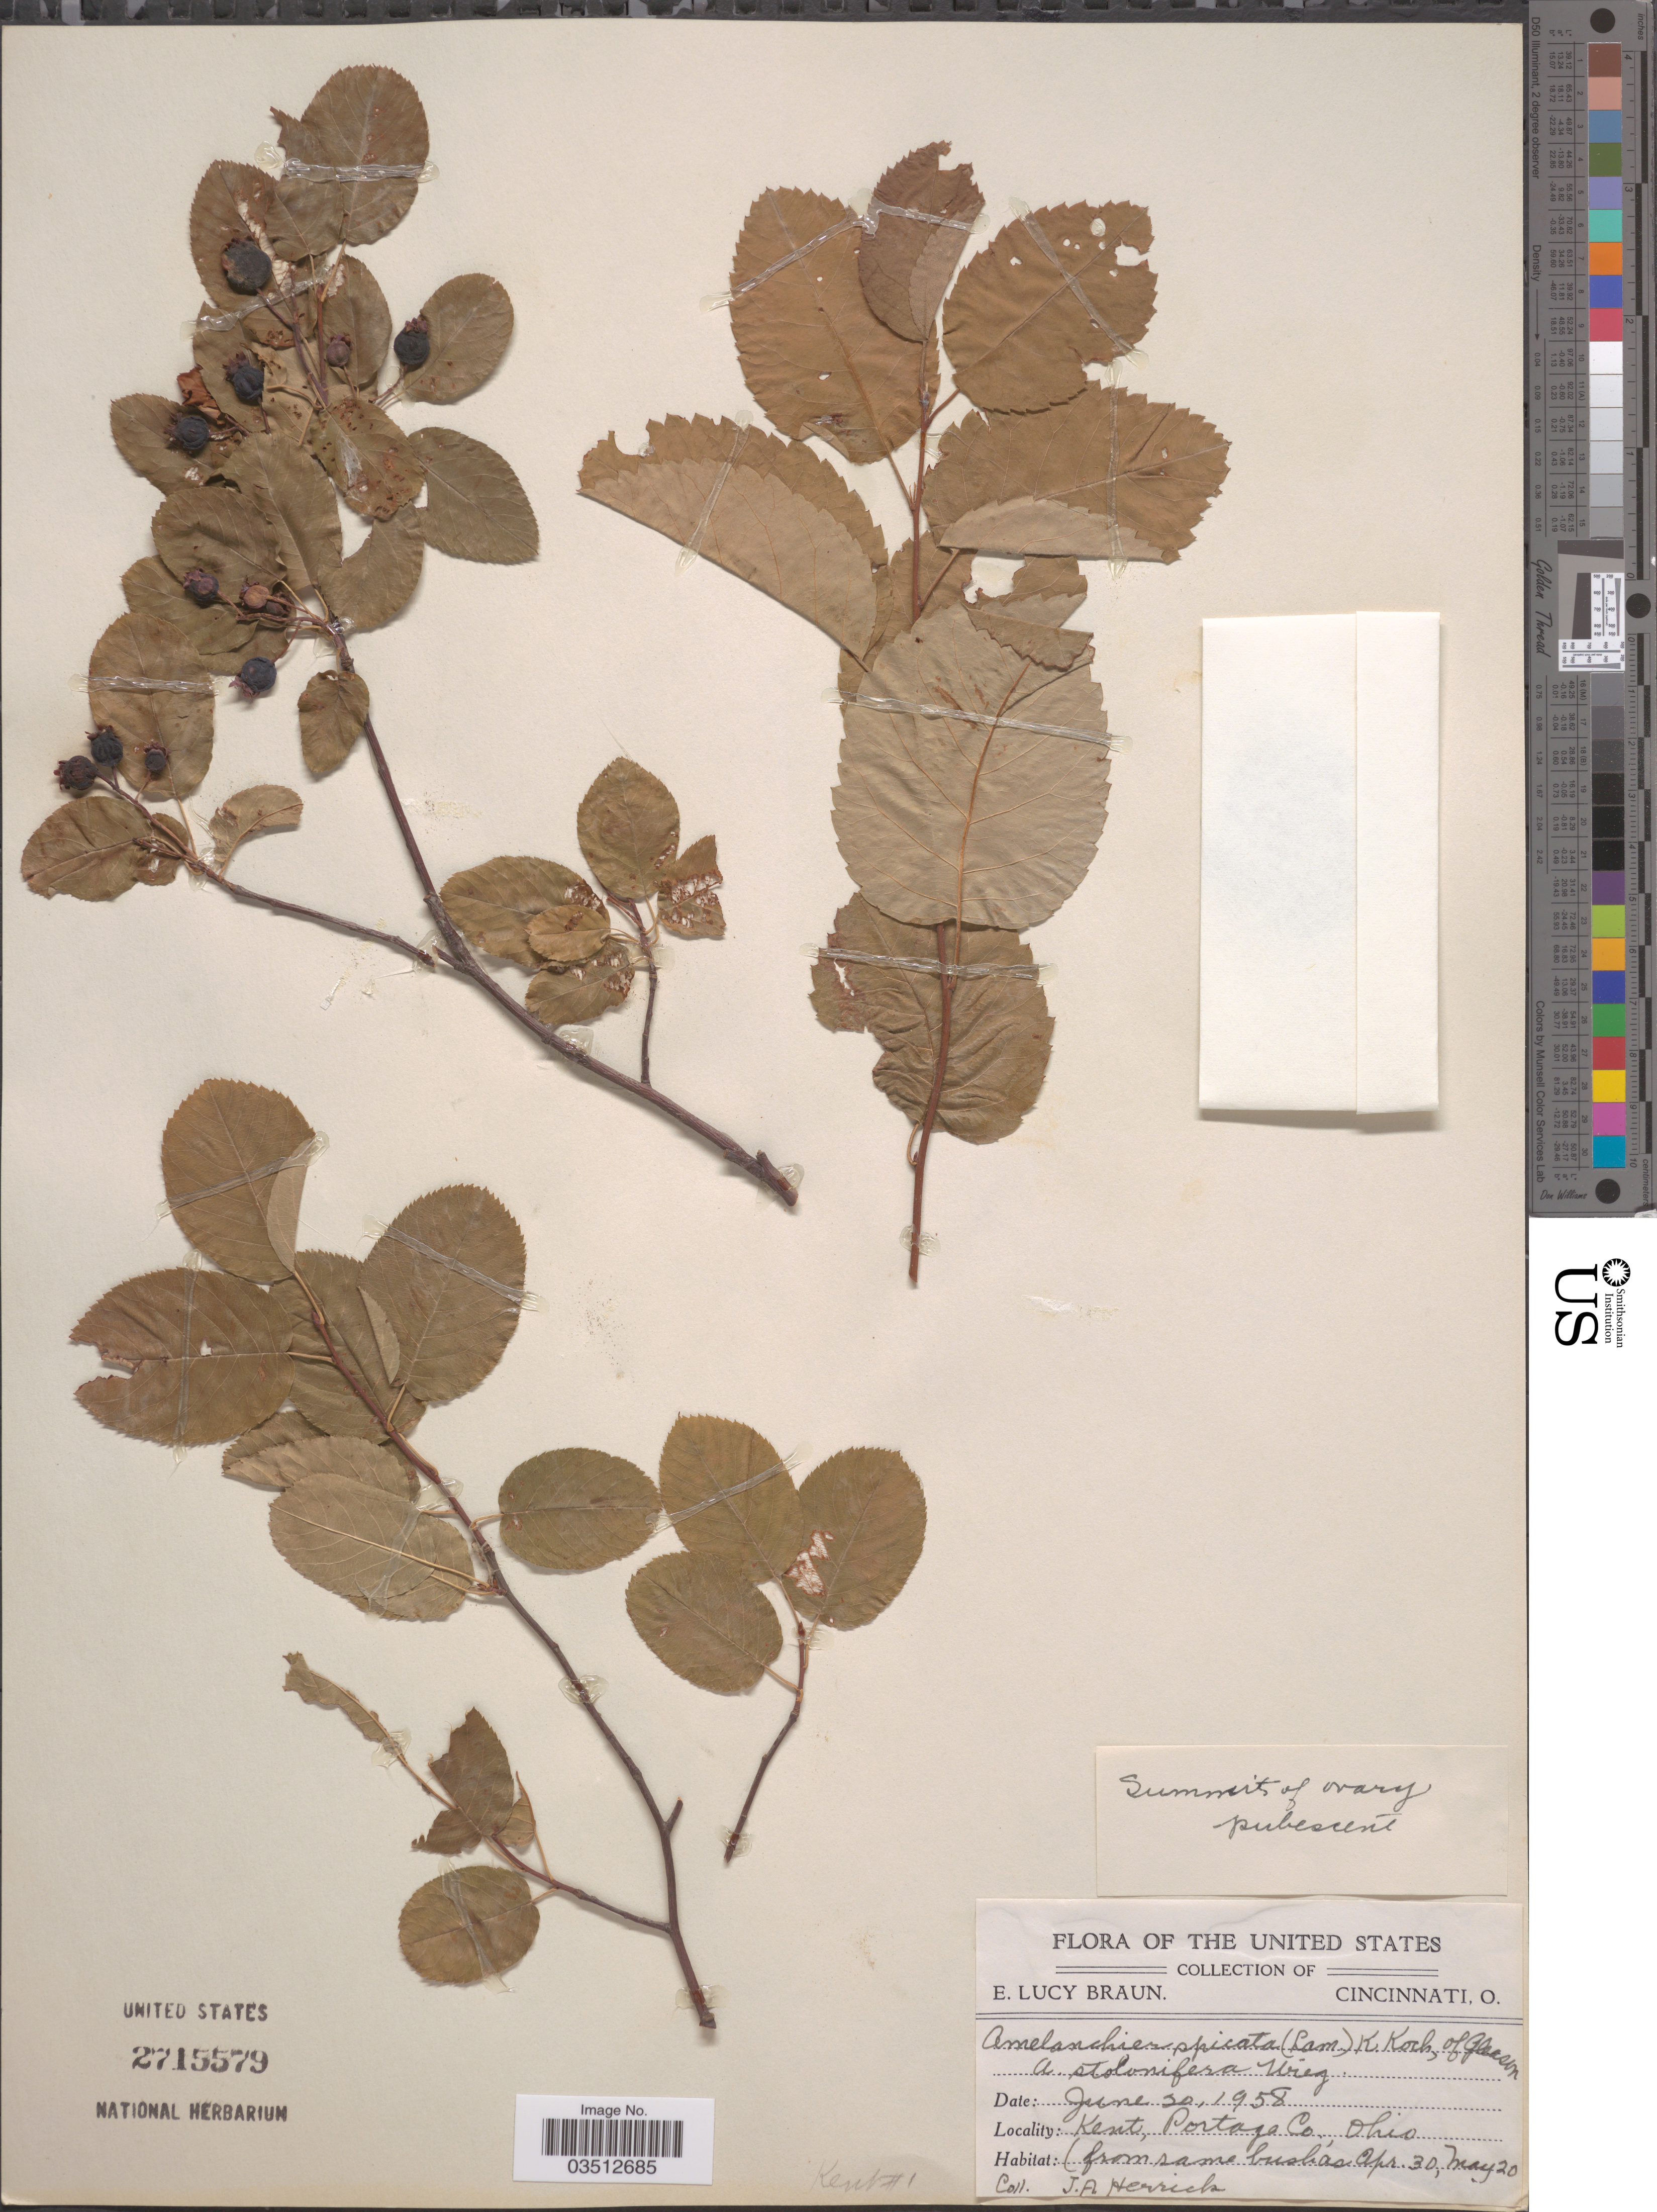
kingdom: Plantae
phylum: Tracheophyta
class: Magnoliopsida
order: Rosales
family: Rosaceae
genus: Amelanchier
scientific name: Amelanchier x spicata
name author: (Lam.) K. Koch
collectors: J. Herrick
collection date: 1958-06-20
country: United States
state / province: Ohio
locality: Kent, Portage Co.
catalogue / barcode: US 2715579